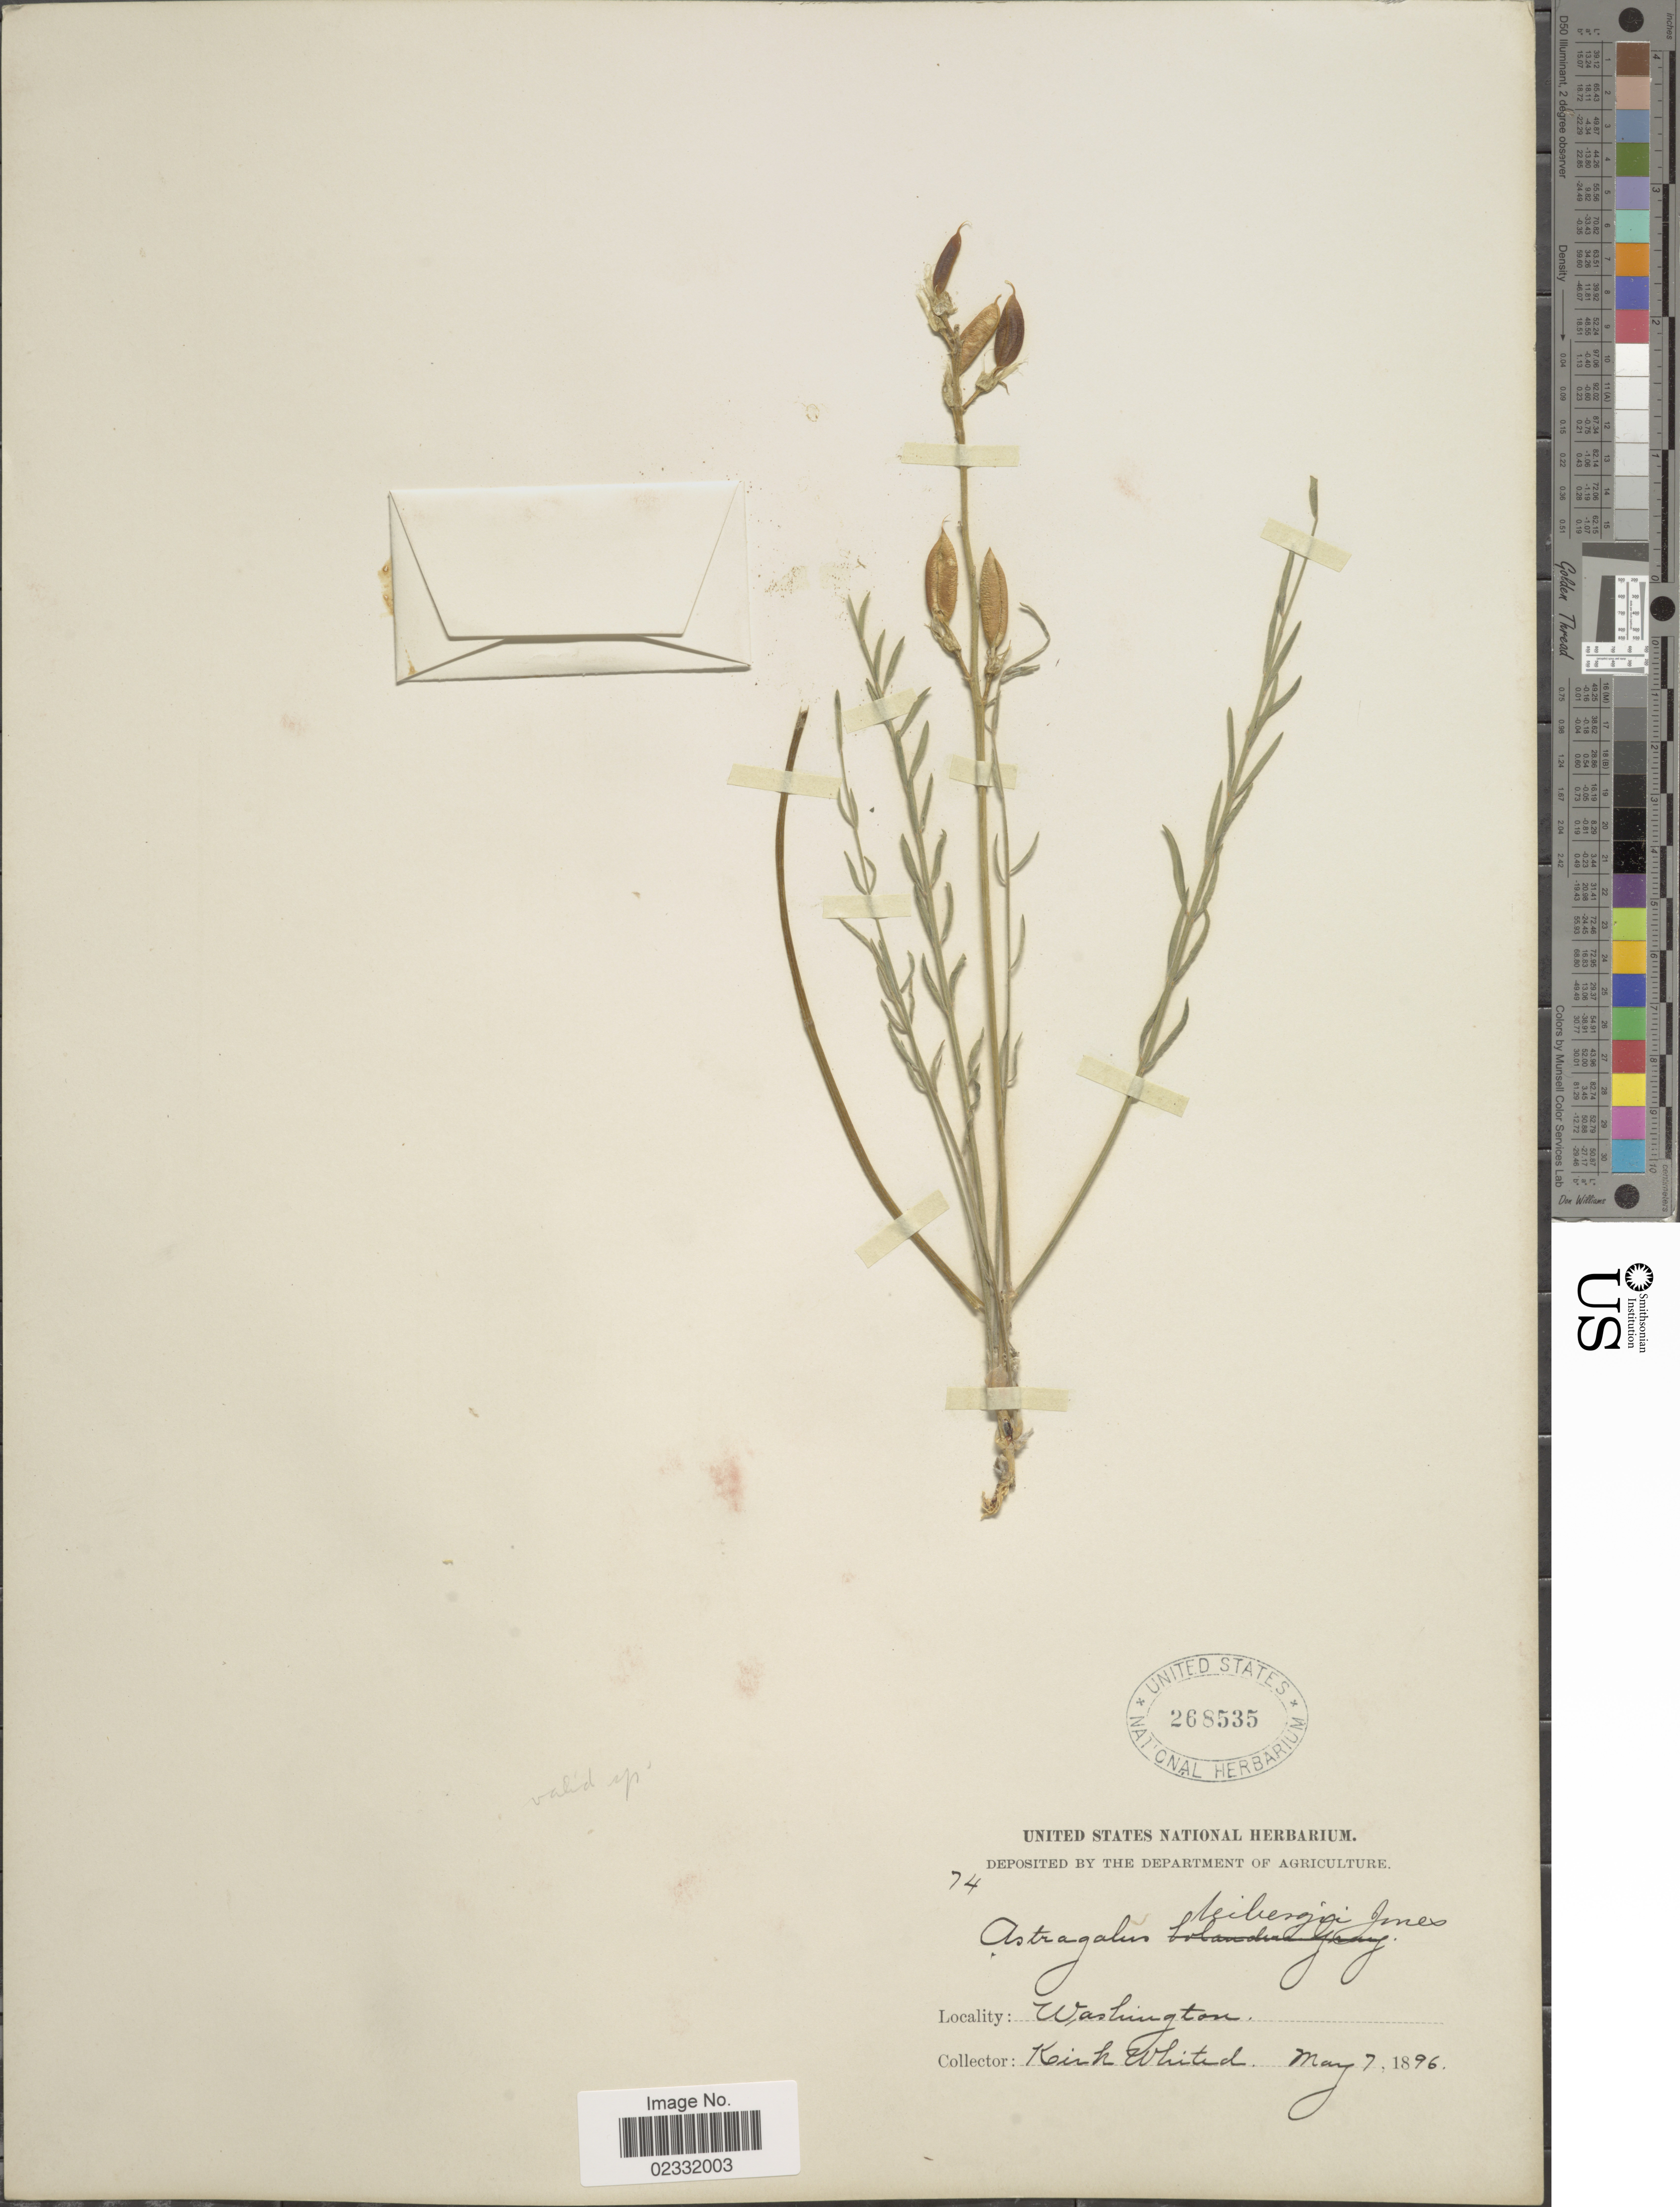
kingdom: Plantae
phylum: Tracheophyta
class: Magnoliopsida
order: Fabales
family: Fabaceae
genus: Astragalus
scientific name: Astragalus leibergi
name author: M.E. Jones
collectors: K. Whited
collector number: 74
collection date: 1896-05-07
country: United States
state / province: Washington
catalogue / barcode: US 268535